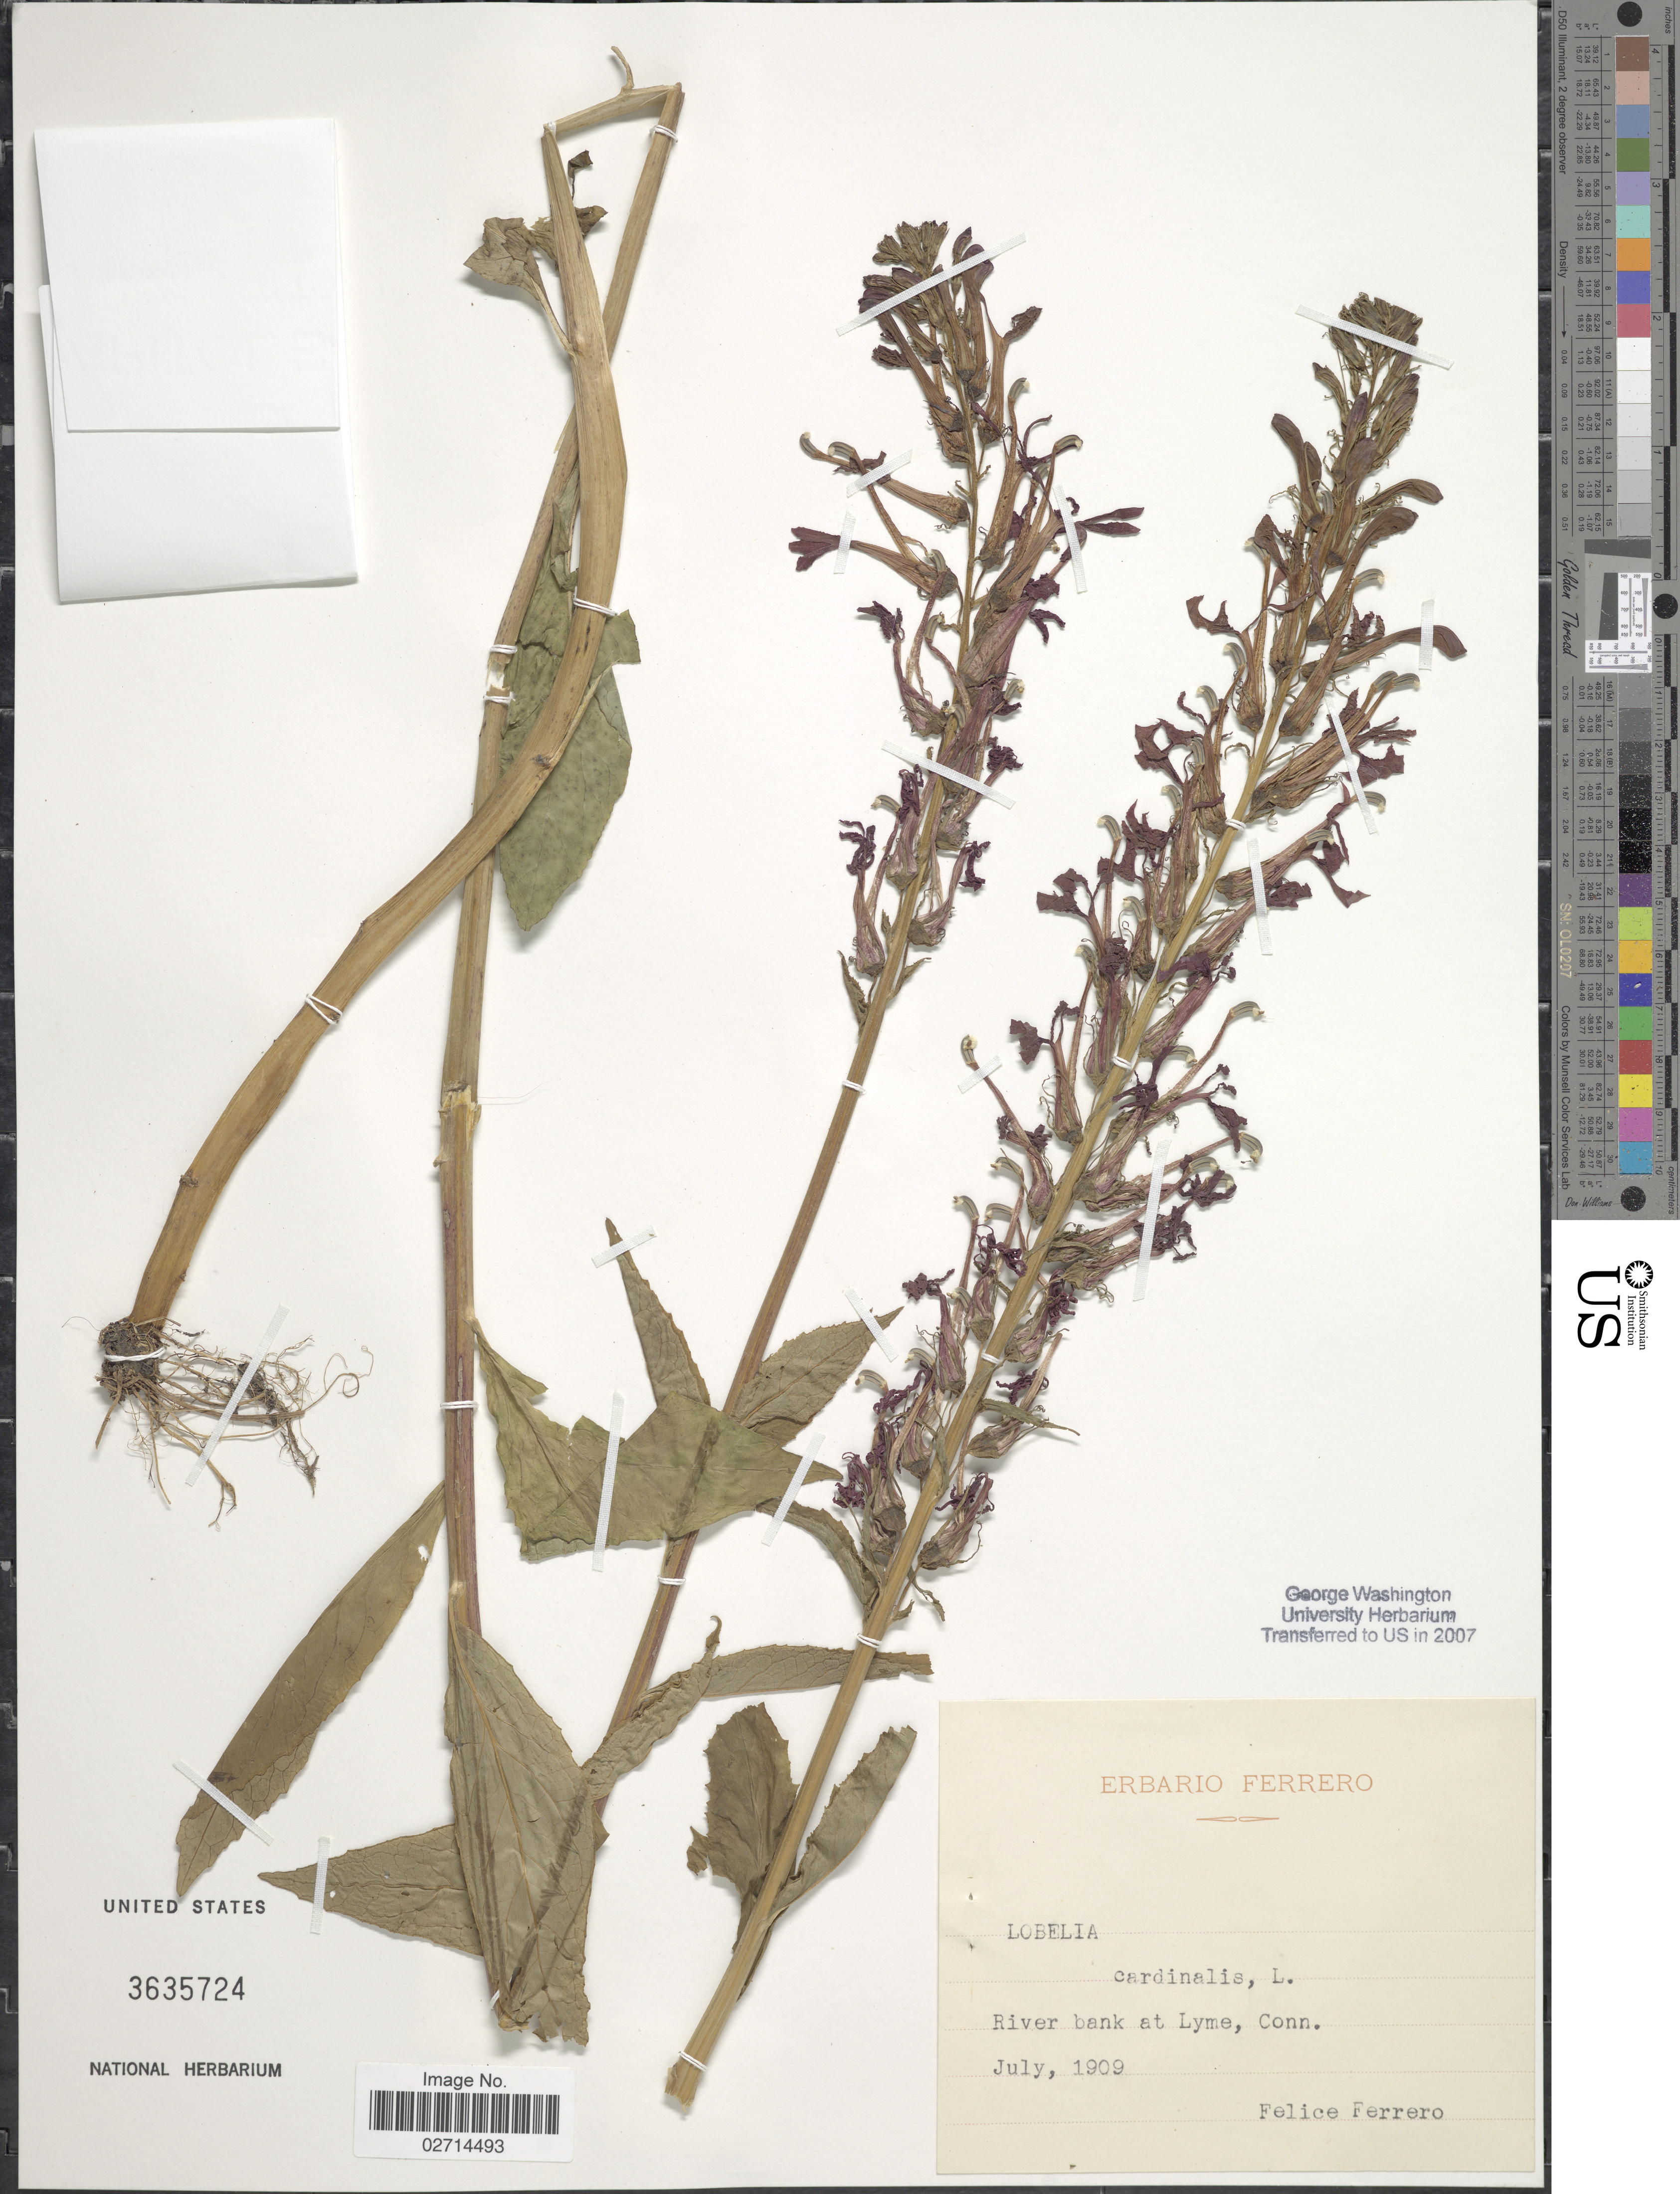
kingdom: Plantae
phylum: Tracheophyta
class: Magnoliopsida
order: Asterales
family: Campanulaceae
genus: Lobelia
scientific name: Lobelia cardinalis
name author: L.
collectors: F. Ferrero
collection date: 1909-07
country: United States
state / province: Connecticut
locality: River bank at Lyme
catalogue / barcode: US 3635724